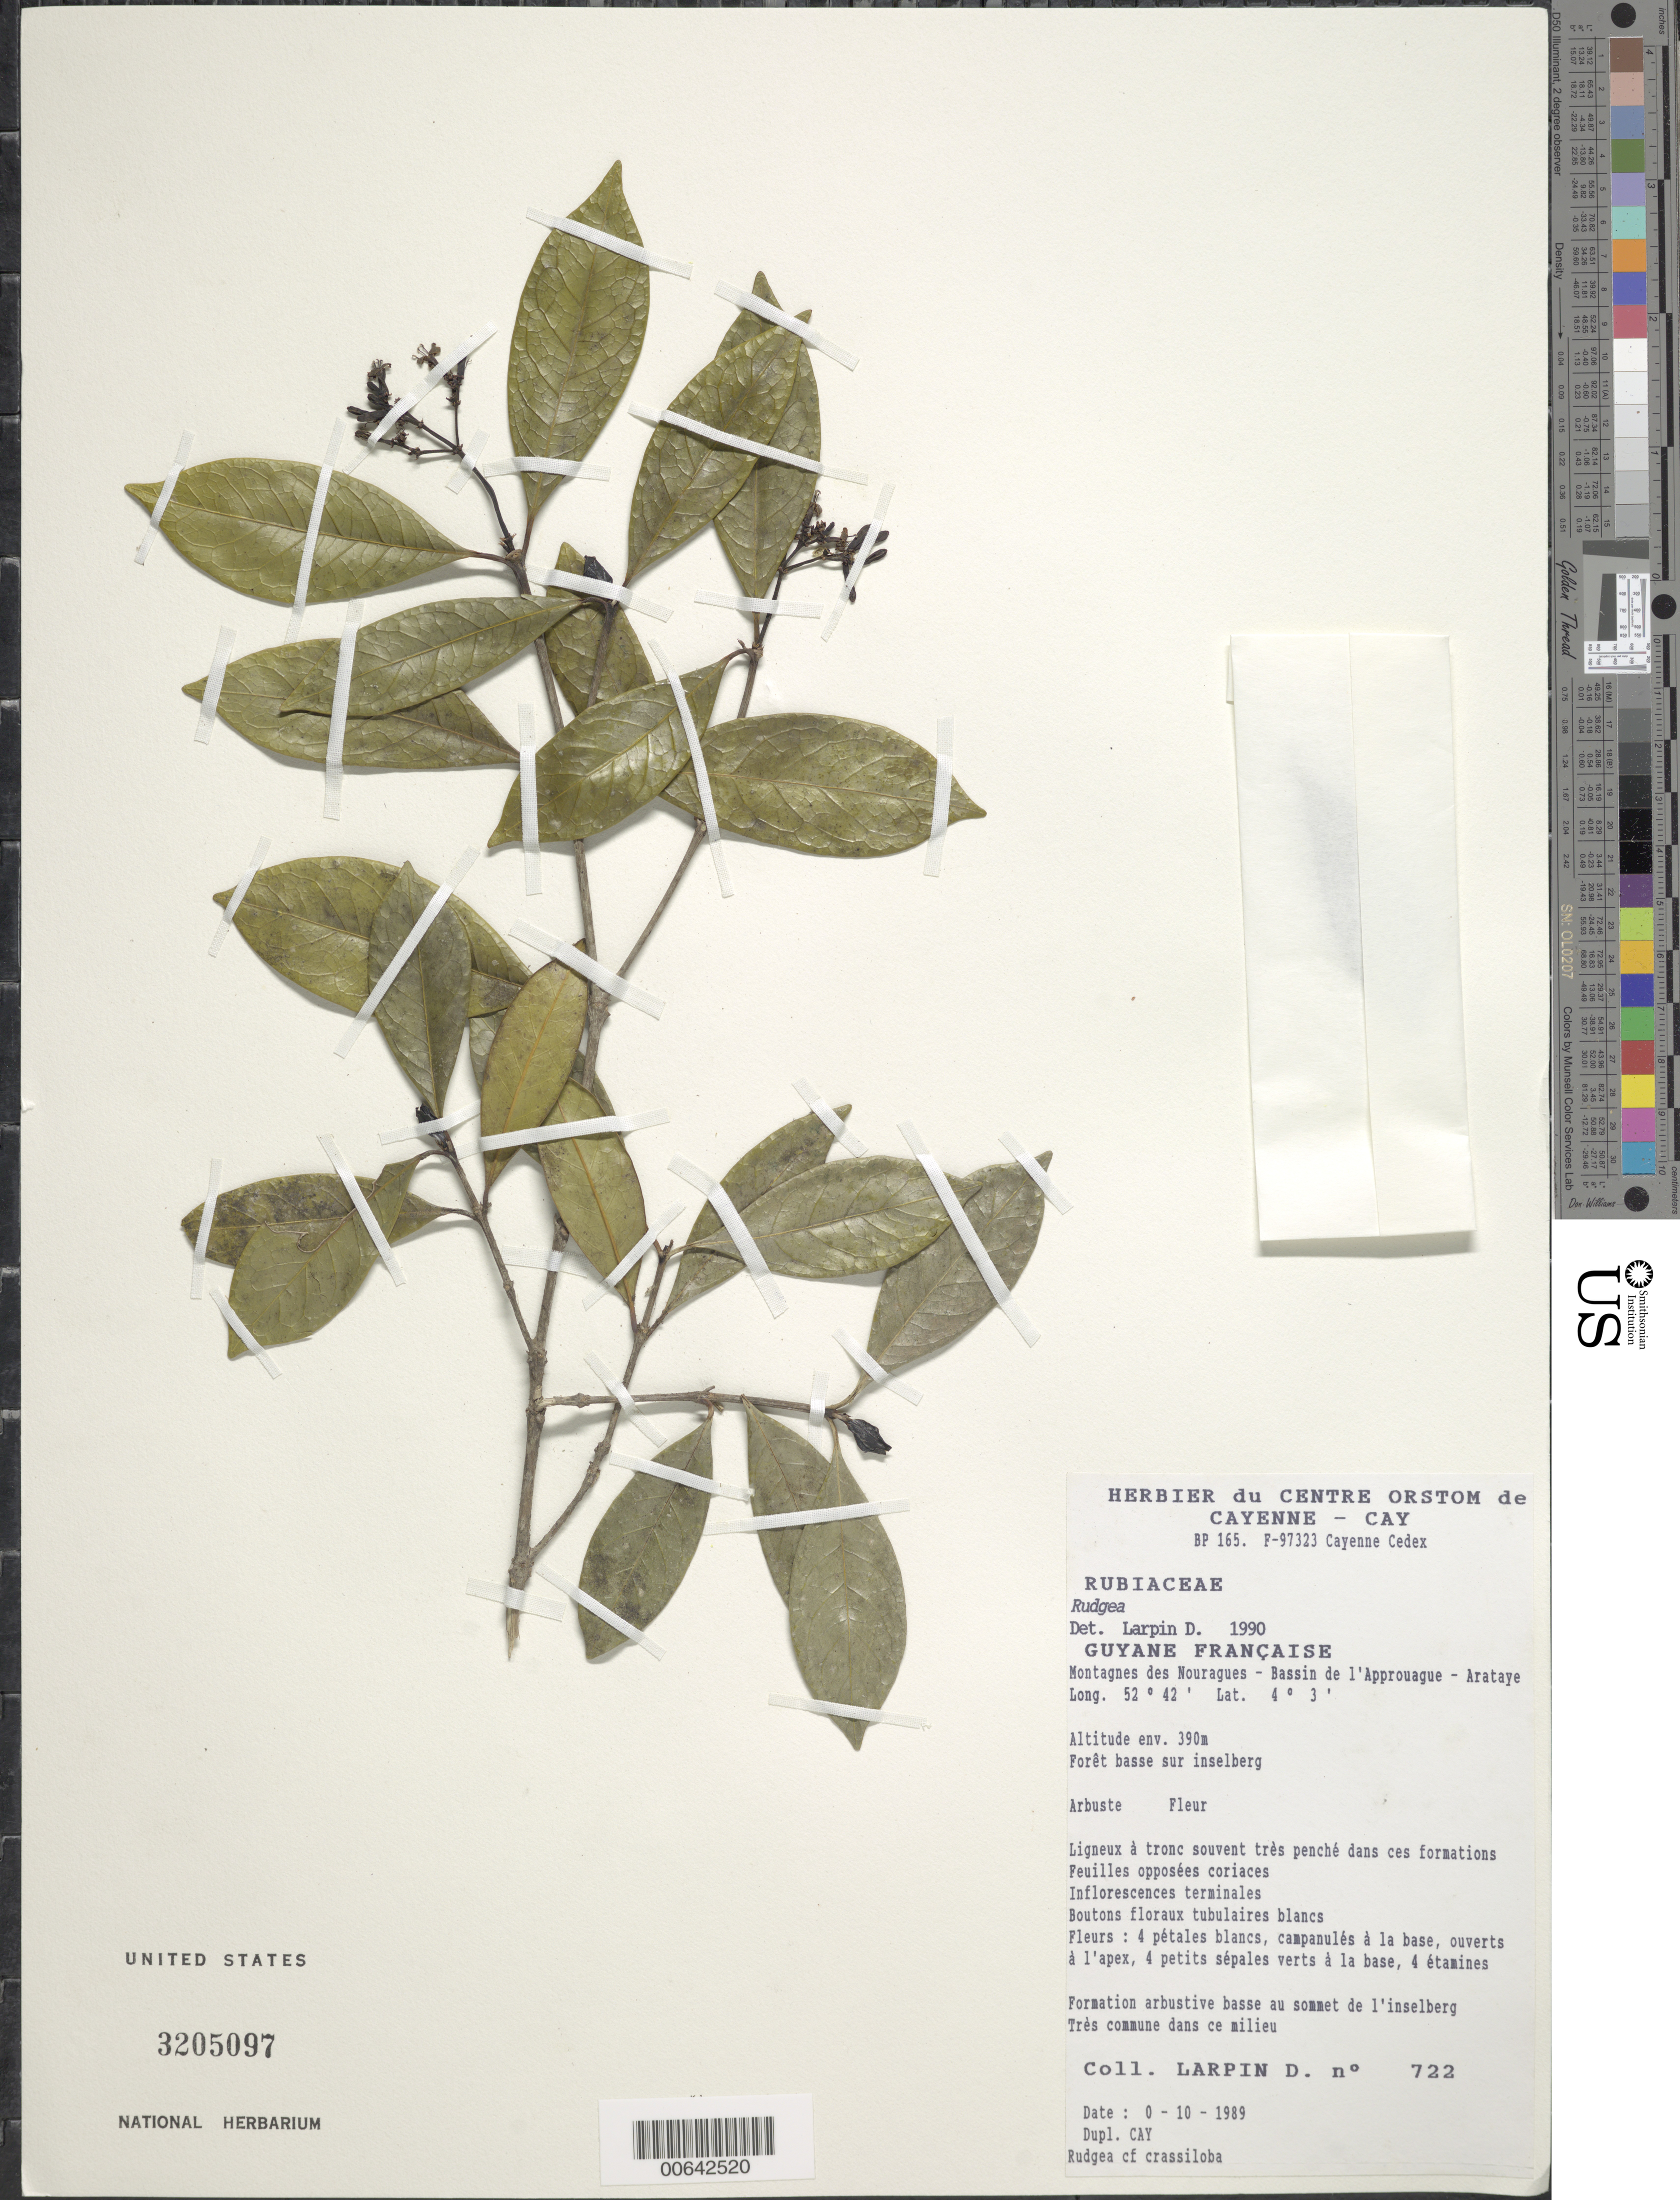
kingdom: Plantae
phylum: Tracheophyta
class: Magnoliopsida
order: Gentianales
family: Rubiaceae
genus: Rudgea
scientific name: Rudgea sp.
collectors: D. Larpin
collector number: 722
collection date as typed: Oct-89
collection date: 1989-10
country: French Guiana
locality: Station des Nouragues, Bassin de l'Approuague, Arataye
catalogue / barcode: US 3205097